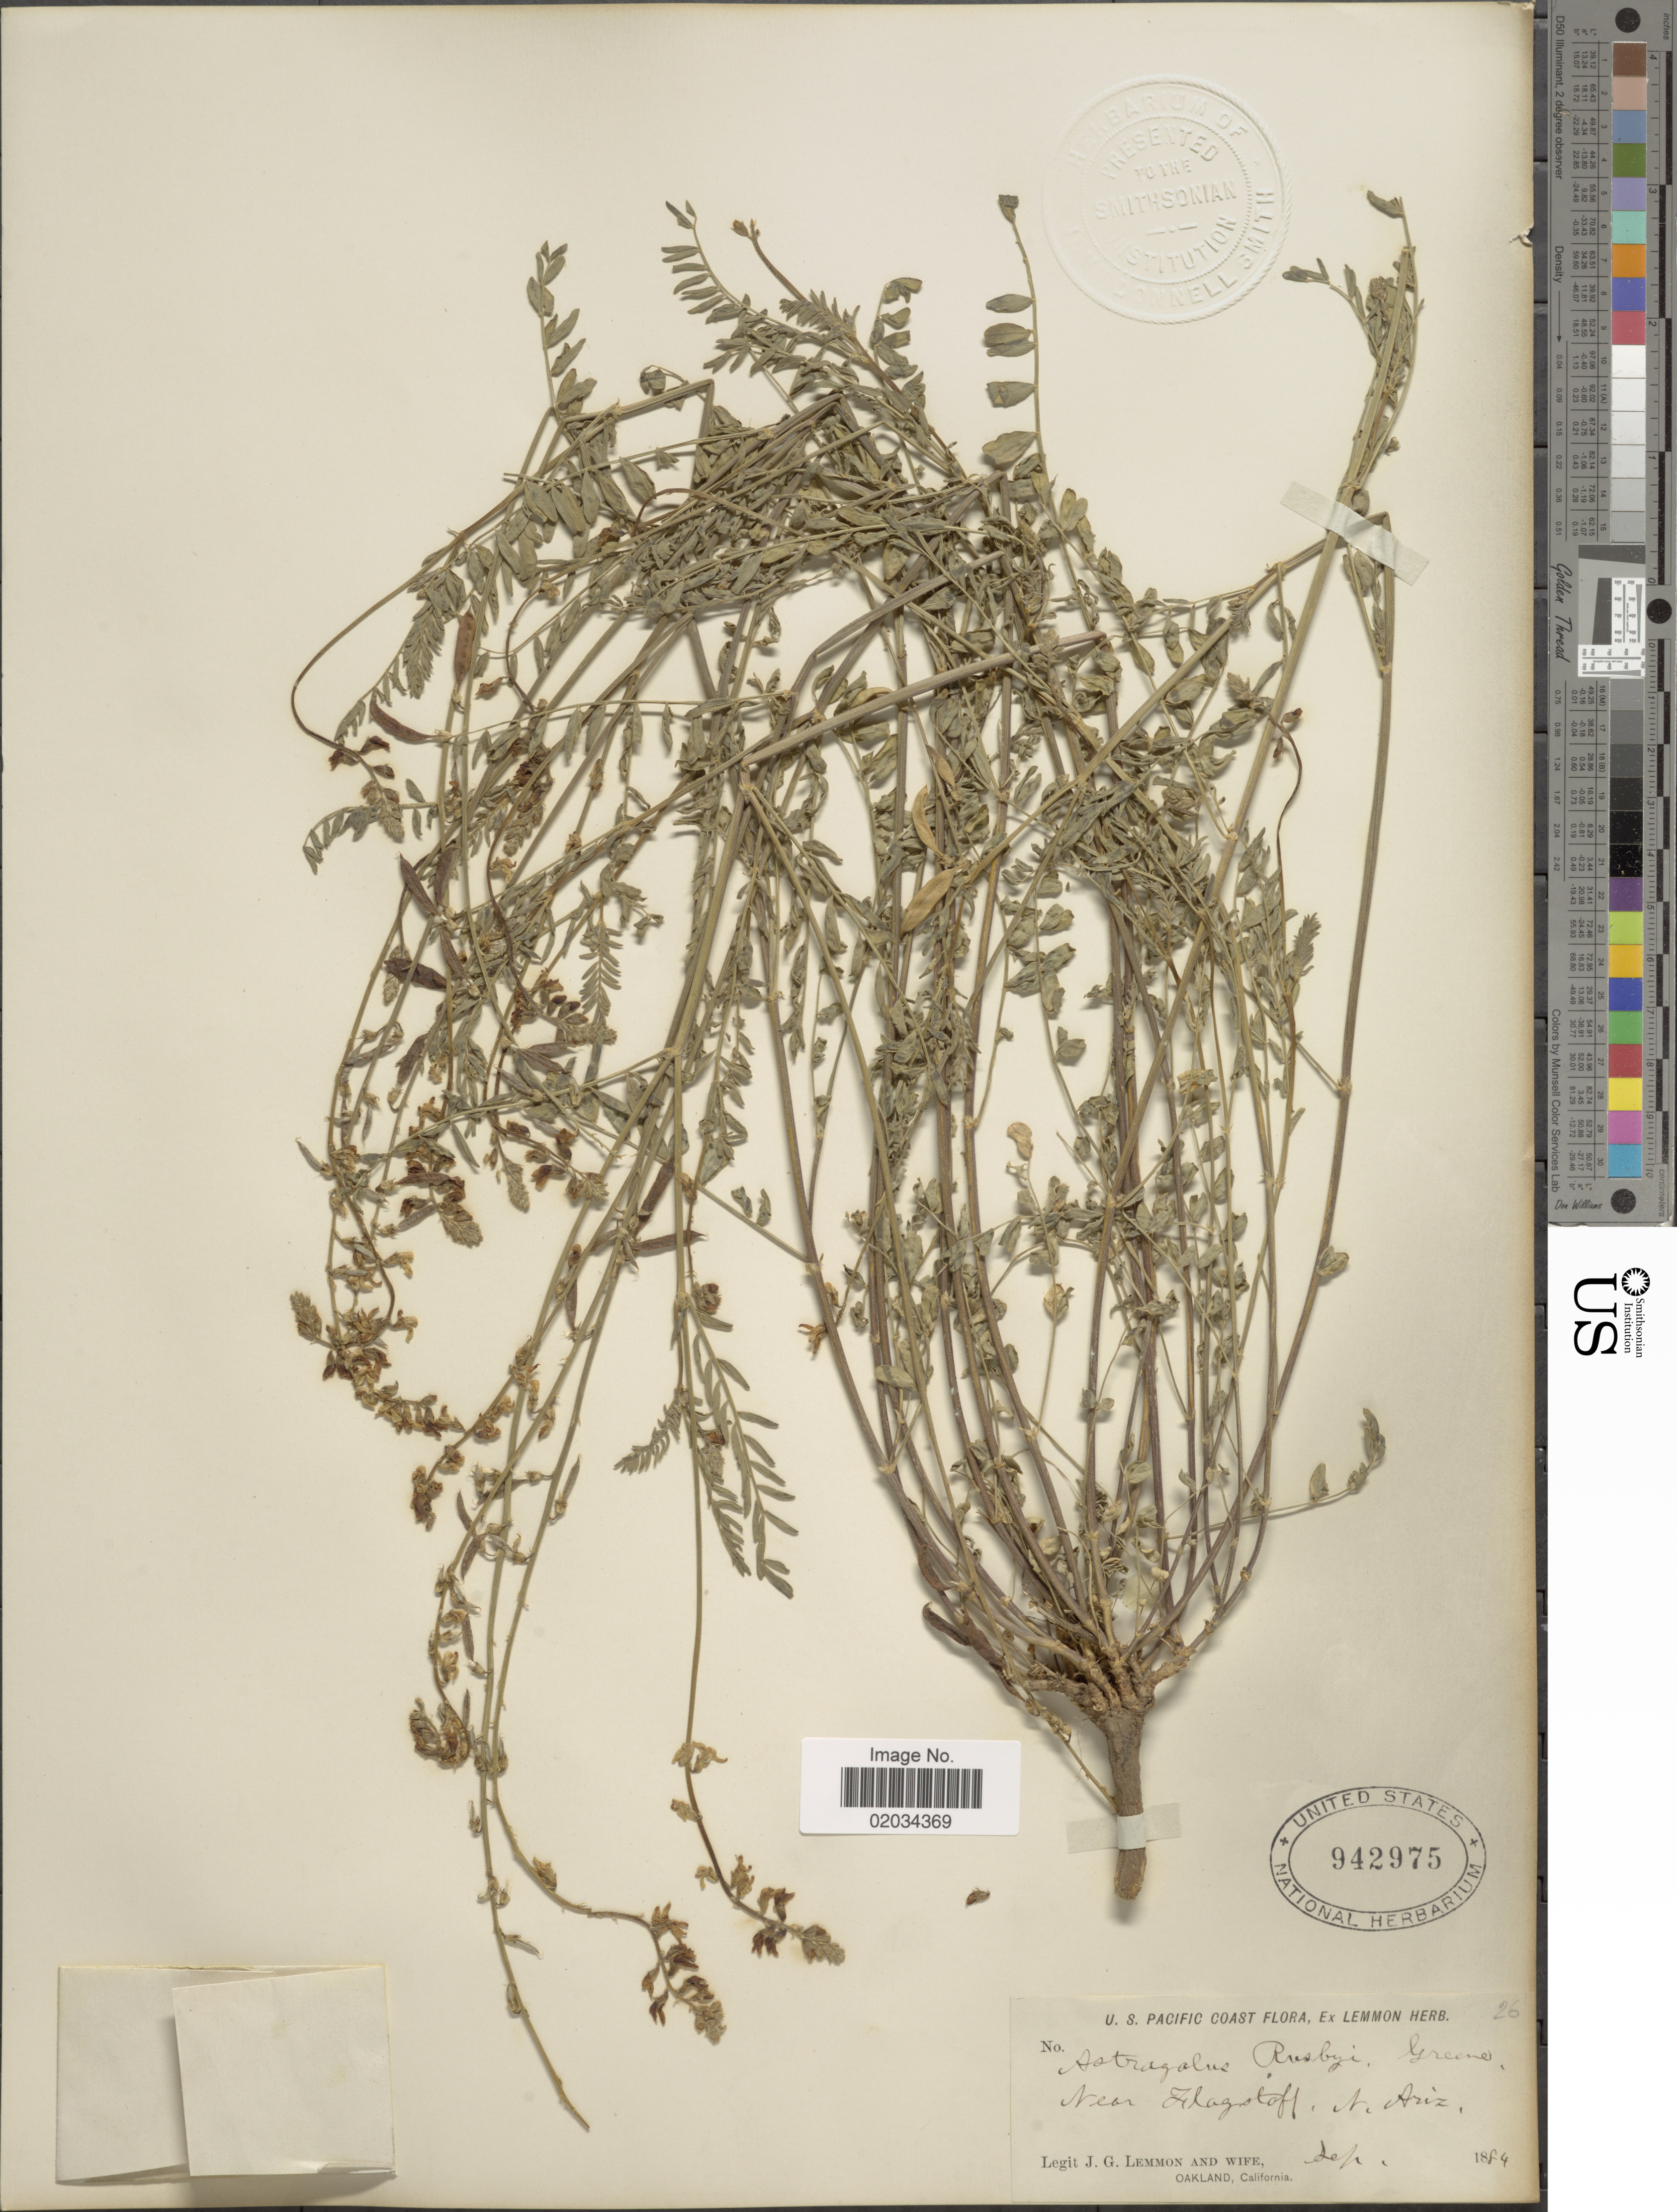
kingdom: Plantae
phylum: Tracheophyta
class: Magnoliopsida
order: Fabales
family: Fabaceae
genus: Astragalus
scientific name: Astragalus rusbyi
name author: Greene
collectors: J. Lemmon & Mrs. J. G. Lemmon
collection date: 1884-09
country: United States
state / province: Arizona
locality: Near Flagstaff, N. Ariz.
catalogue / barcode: US 942975